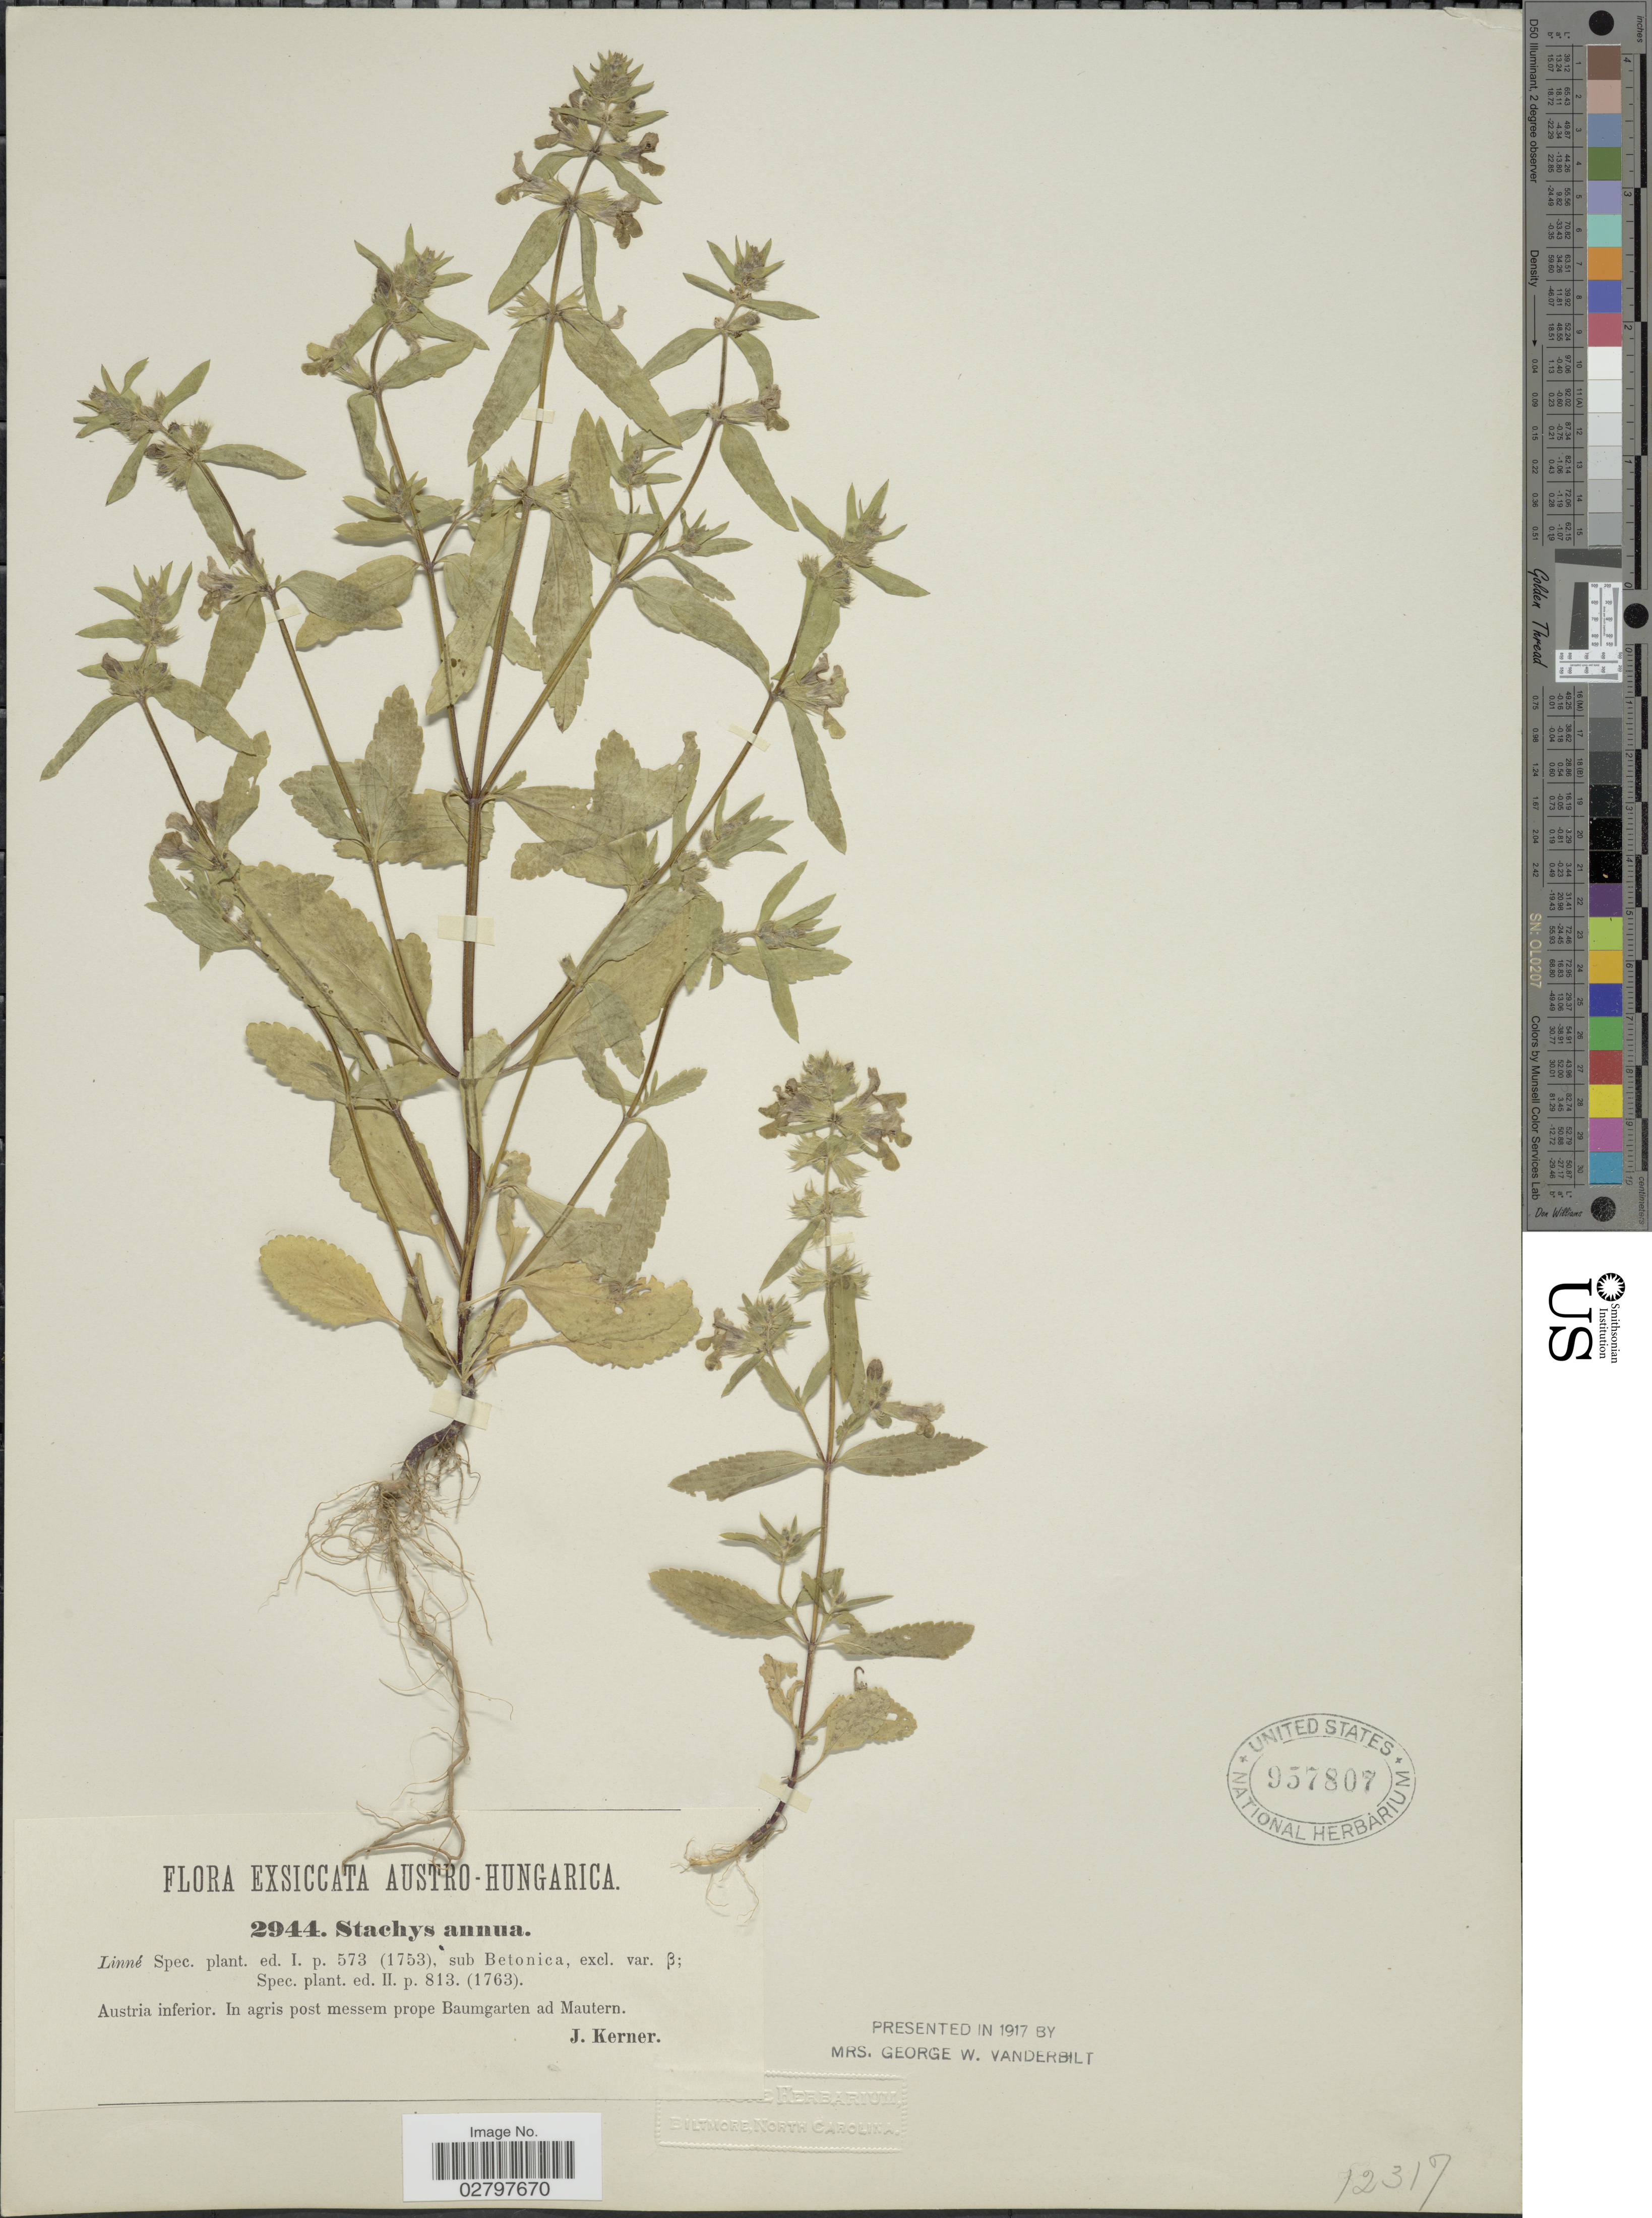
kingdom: Plantae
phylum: Tracheophyta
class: Magnoliopsida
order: Lamiales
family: Lamiaceae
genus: Stachys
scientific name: Stachys annua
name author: (L.) L.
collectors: J. Kerner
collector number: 2944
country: Austria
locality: Austro-Hungarica, Austria inferior. In agris post messem prope Baumgarten ad Mautern.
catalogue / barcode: US 957807